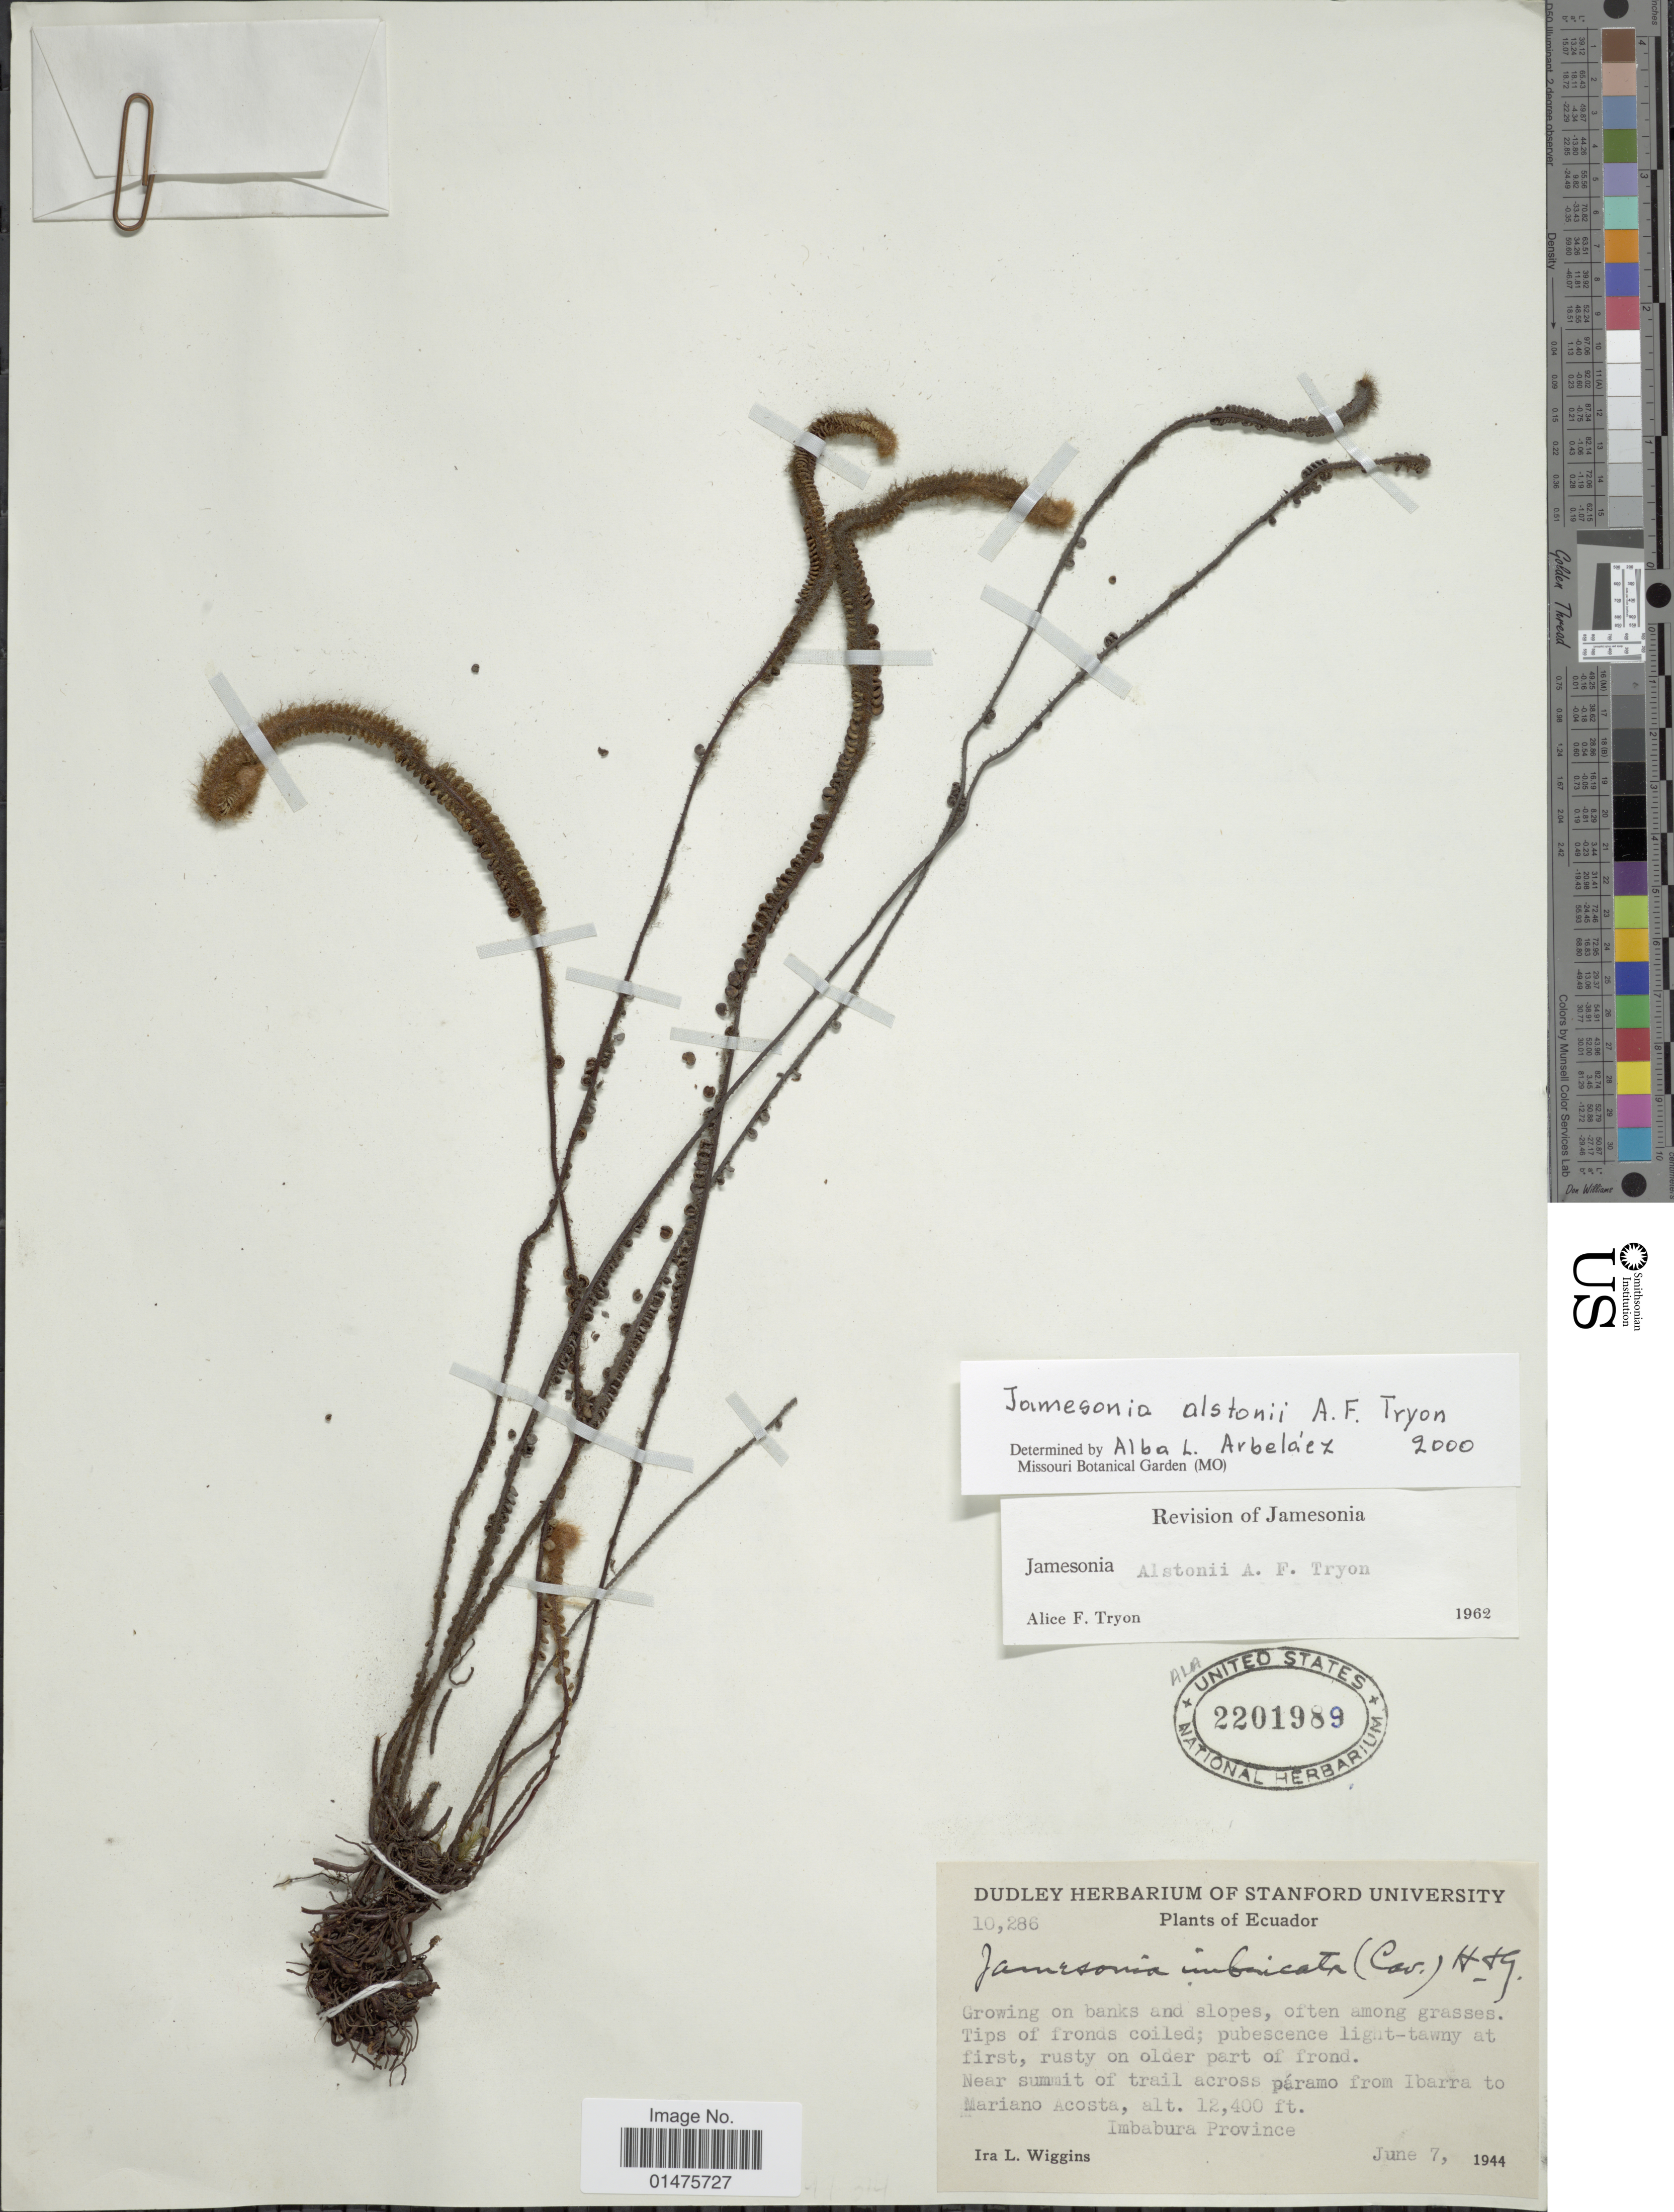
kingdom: Plantae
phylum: Tracheophyta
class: Polypodiopsida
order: Polypodiales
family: Pteridaceae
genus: Jamesonia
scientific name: Jamesonia alstonii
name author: A.F. Tryon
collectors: I. L. Wiggins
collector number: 10286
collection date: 1944-06-07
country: Ecuador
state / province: Imbabura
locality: Near summit of trail across páramo from Ibarra to Mariano Acosta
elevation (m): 3780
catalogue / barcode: US 2201989